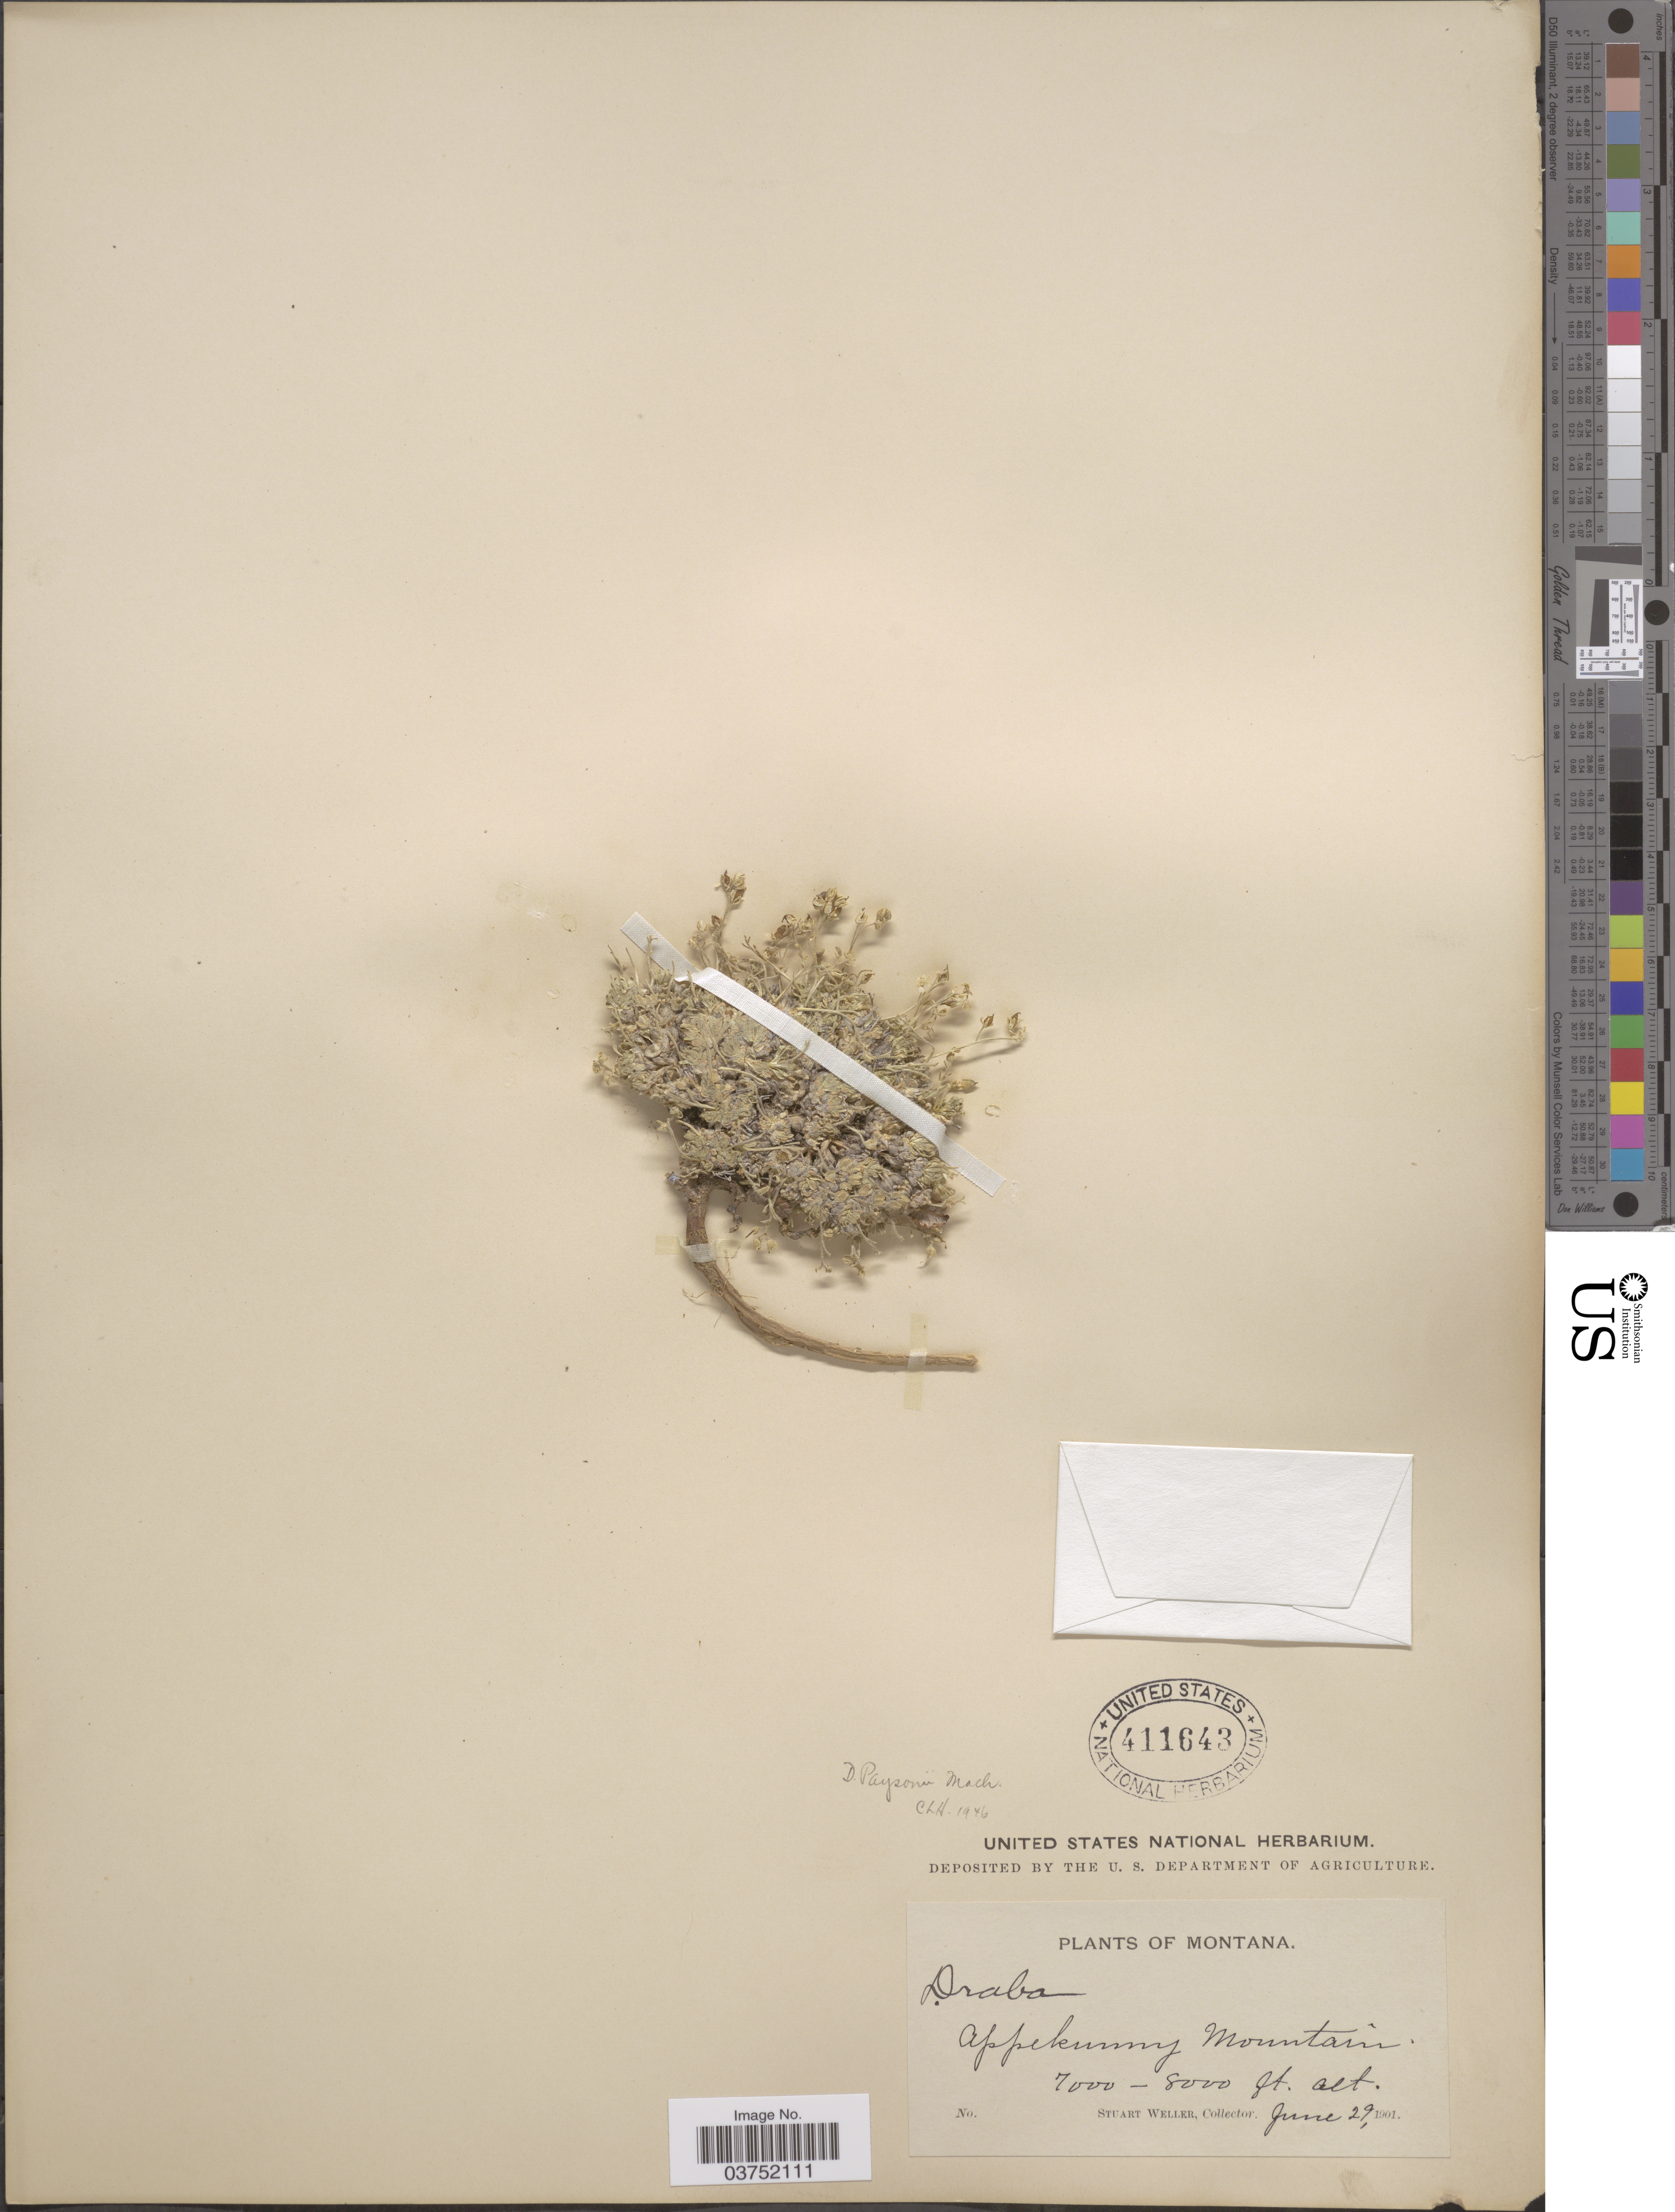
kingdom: Plantae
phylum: Tracheophyta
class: Magnoliopsida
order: Brassicales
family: Brassicaceae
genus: Draba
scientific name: Draba paysonii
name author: J.F. Macbr.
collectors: S. Weller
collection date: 1901-06-29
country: United States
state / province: Montana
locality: Appekunny Mountain.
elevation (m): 2134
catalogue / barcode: US 411643